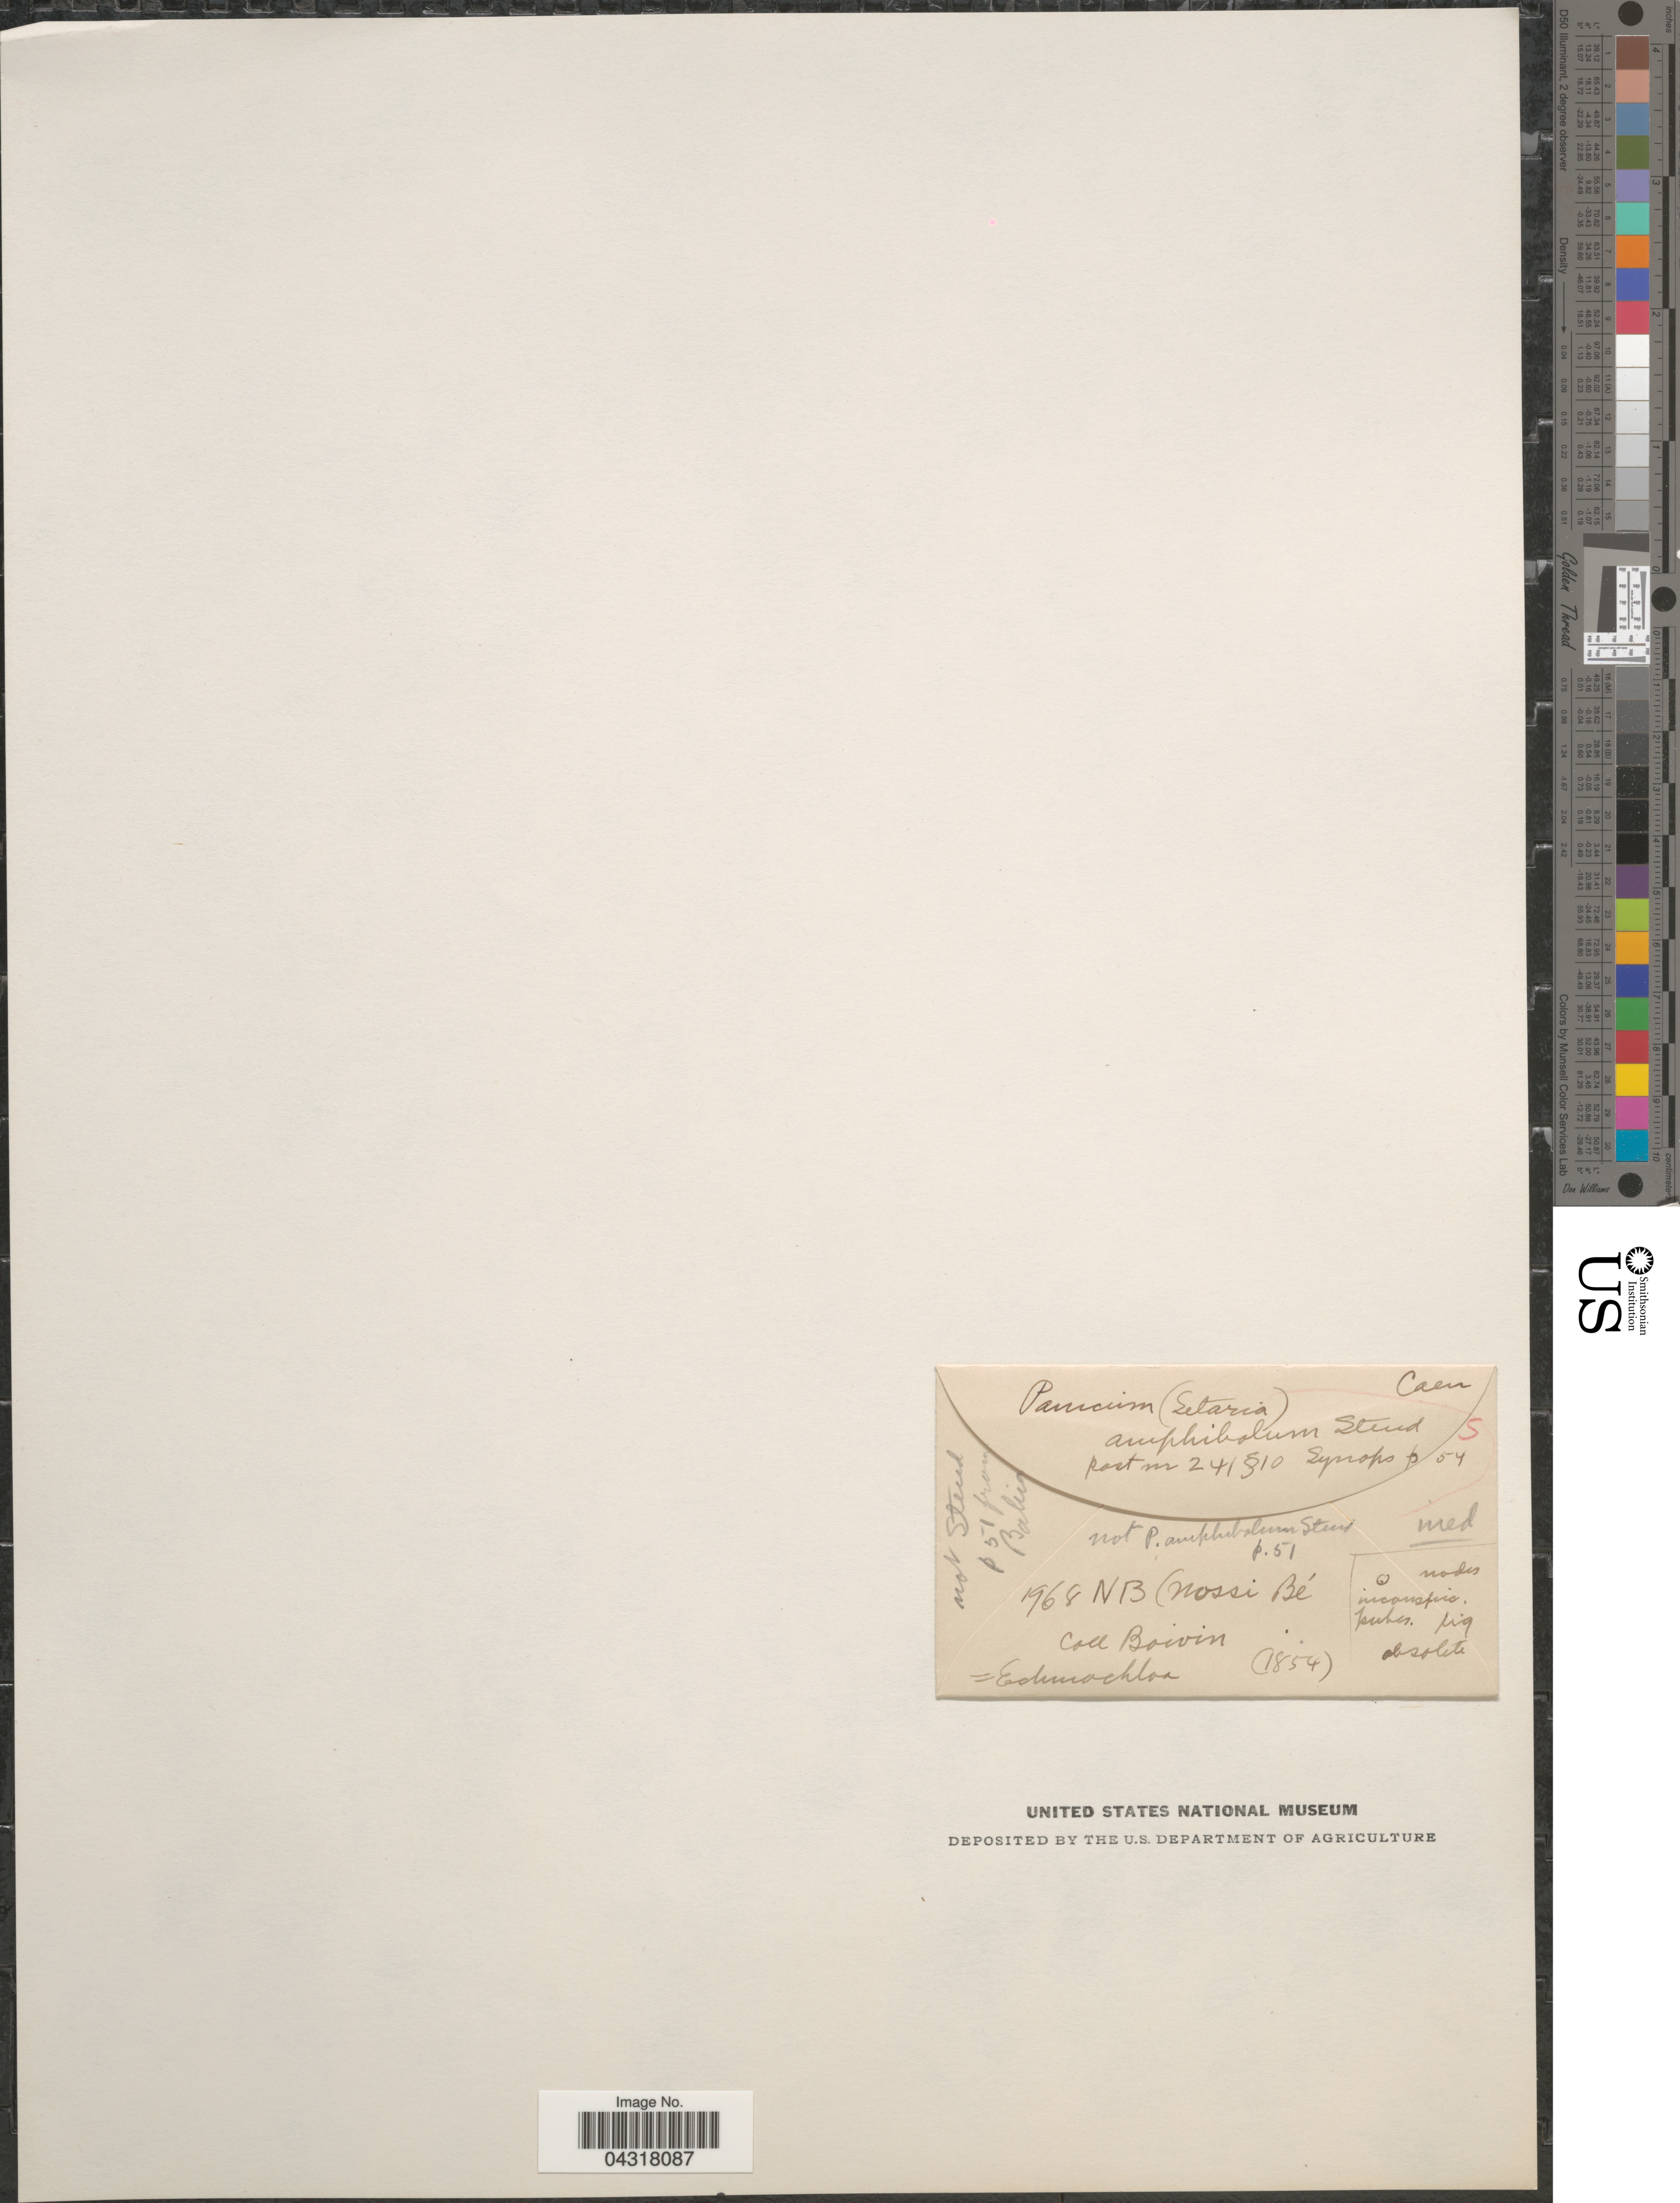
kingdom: Plantae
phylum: Tracheophyta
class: Liliopsida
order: Poales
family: Poaceae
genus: Echinochloa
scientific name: Echinochloa sp.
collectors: -- Boivin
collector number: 1854?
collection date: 1968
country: Madagascar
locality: NB (Nossi Bé.